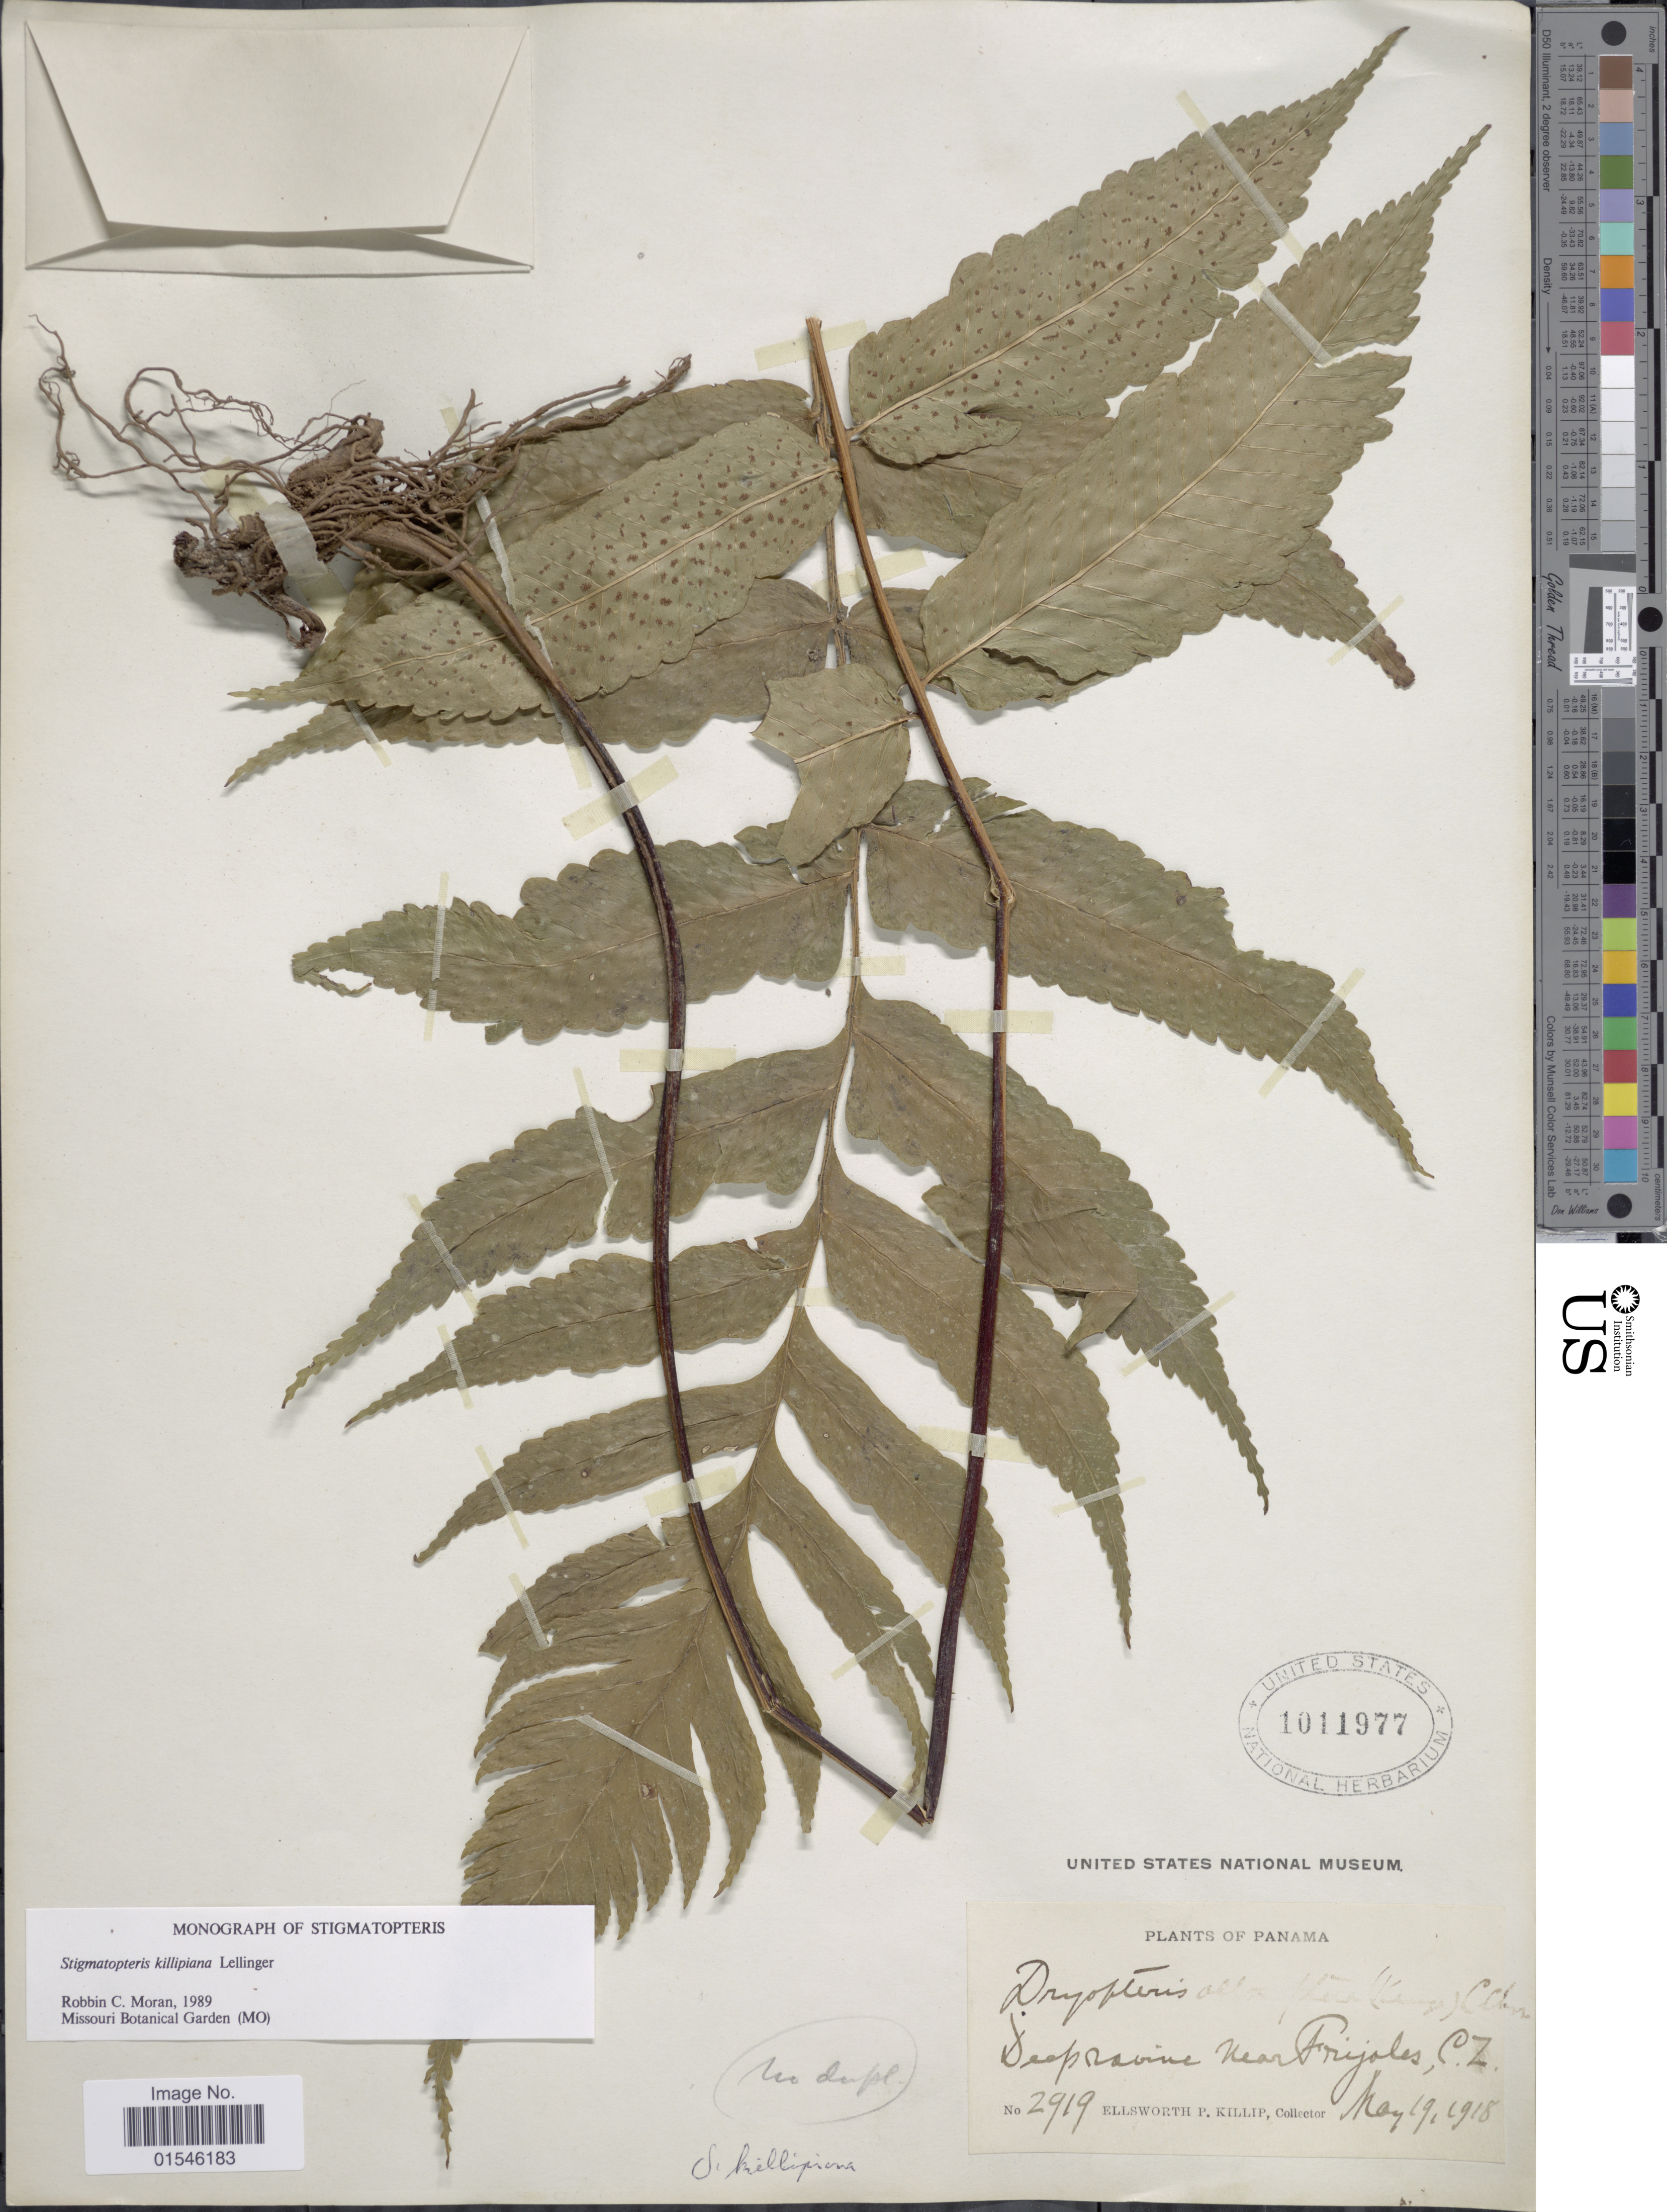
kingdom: Plantae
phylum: Tracheophyta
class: Polypodiopsida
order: Polypodiales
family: Dryopteridaceae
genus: Stigmatopteris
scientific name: Stigmatopteris killipiana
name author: Lellinger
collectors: E. P. Killip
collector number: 2919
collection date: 1918-05-19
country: Panama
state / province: Colón / Panamá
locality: Deep ravine near Frijoles, C. Z.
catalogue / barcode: US 1011977